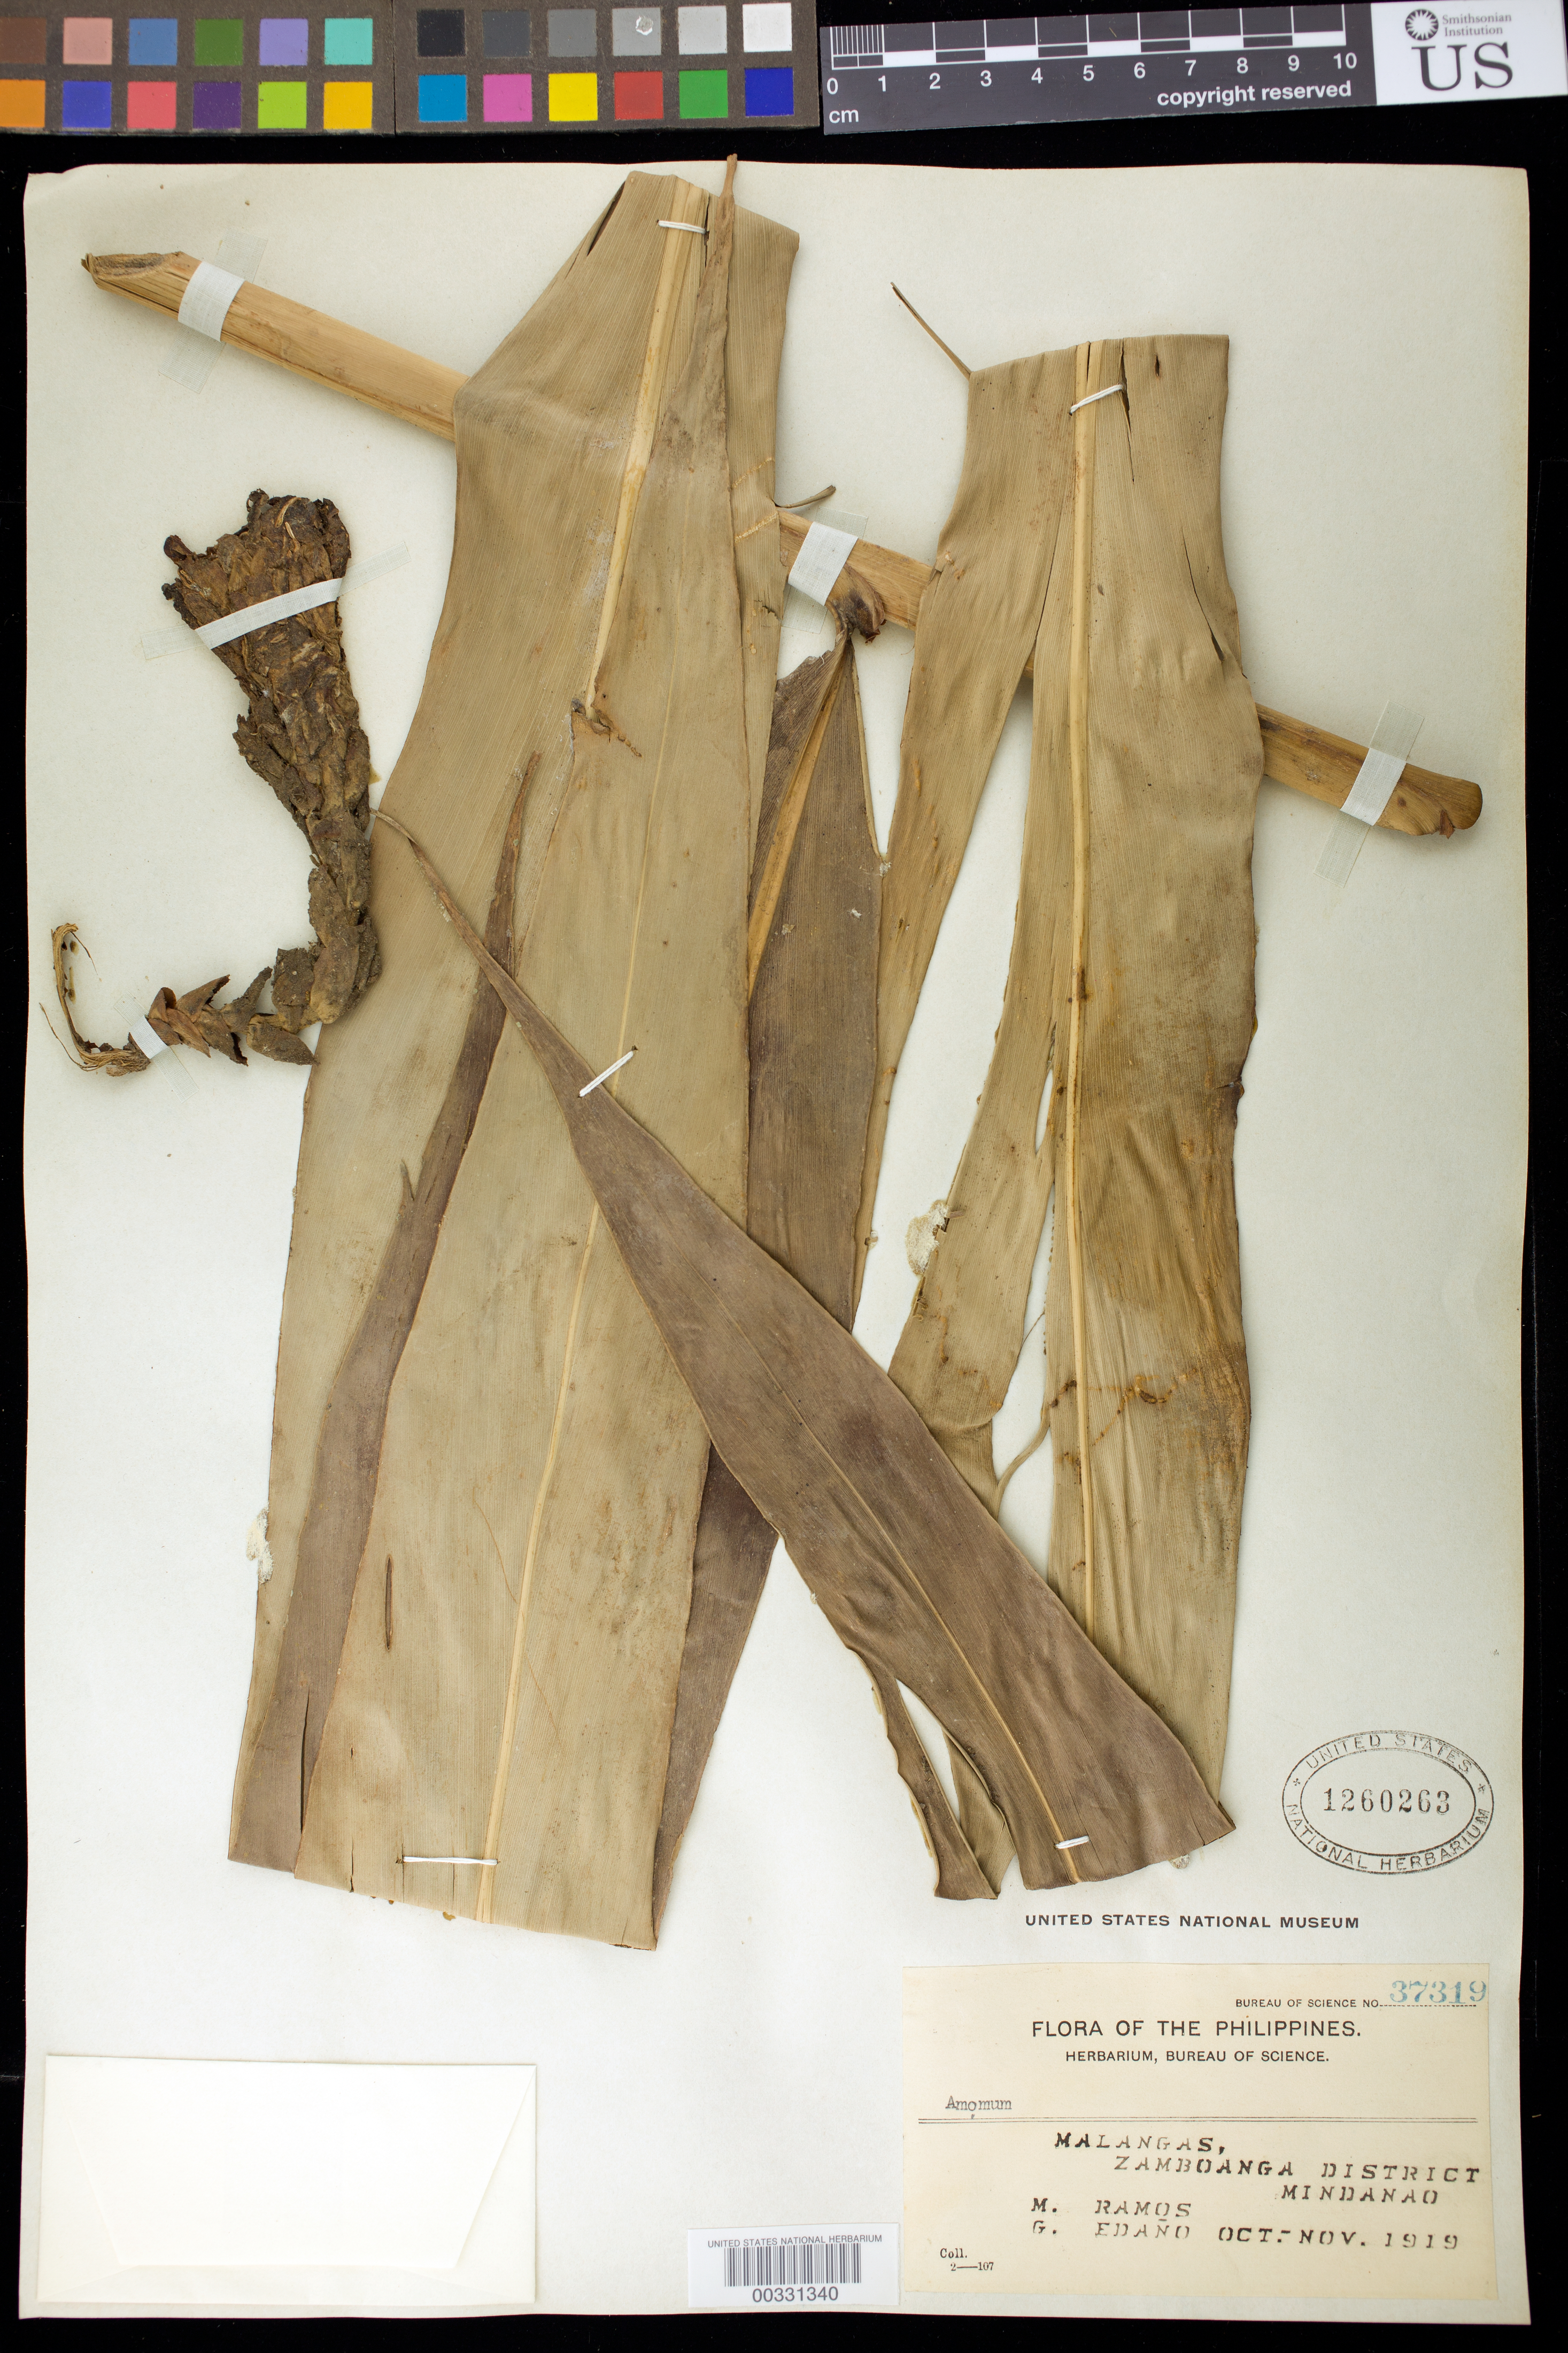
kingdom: Plantae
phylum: Tracheophyta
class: Liliopsida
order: Zingiberales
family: Zingiberaceae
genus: Amomum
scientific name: Amomum sp.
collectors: M. Ramos & G. E. Edaño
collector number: Bur. Sci. 37319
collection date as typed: Oct 1919 to -- Nov 1919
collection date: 1919-10/1919-11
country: Philippines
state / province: Zamboanga Peninsula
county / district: Zamboanga del Sur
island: Mindanao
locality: Malangas, zamboanga dist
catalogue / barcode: US 1260263